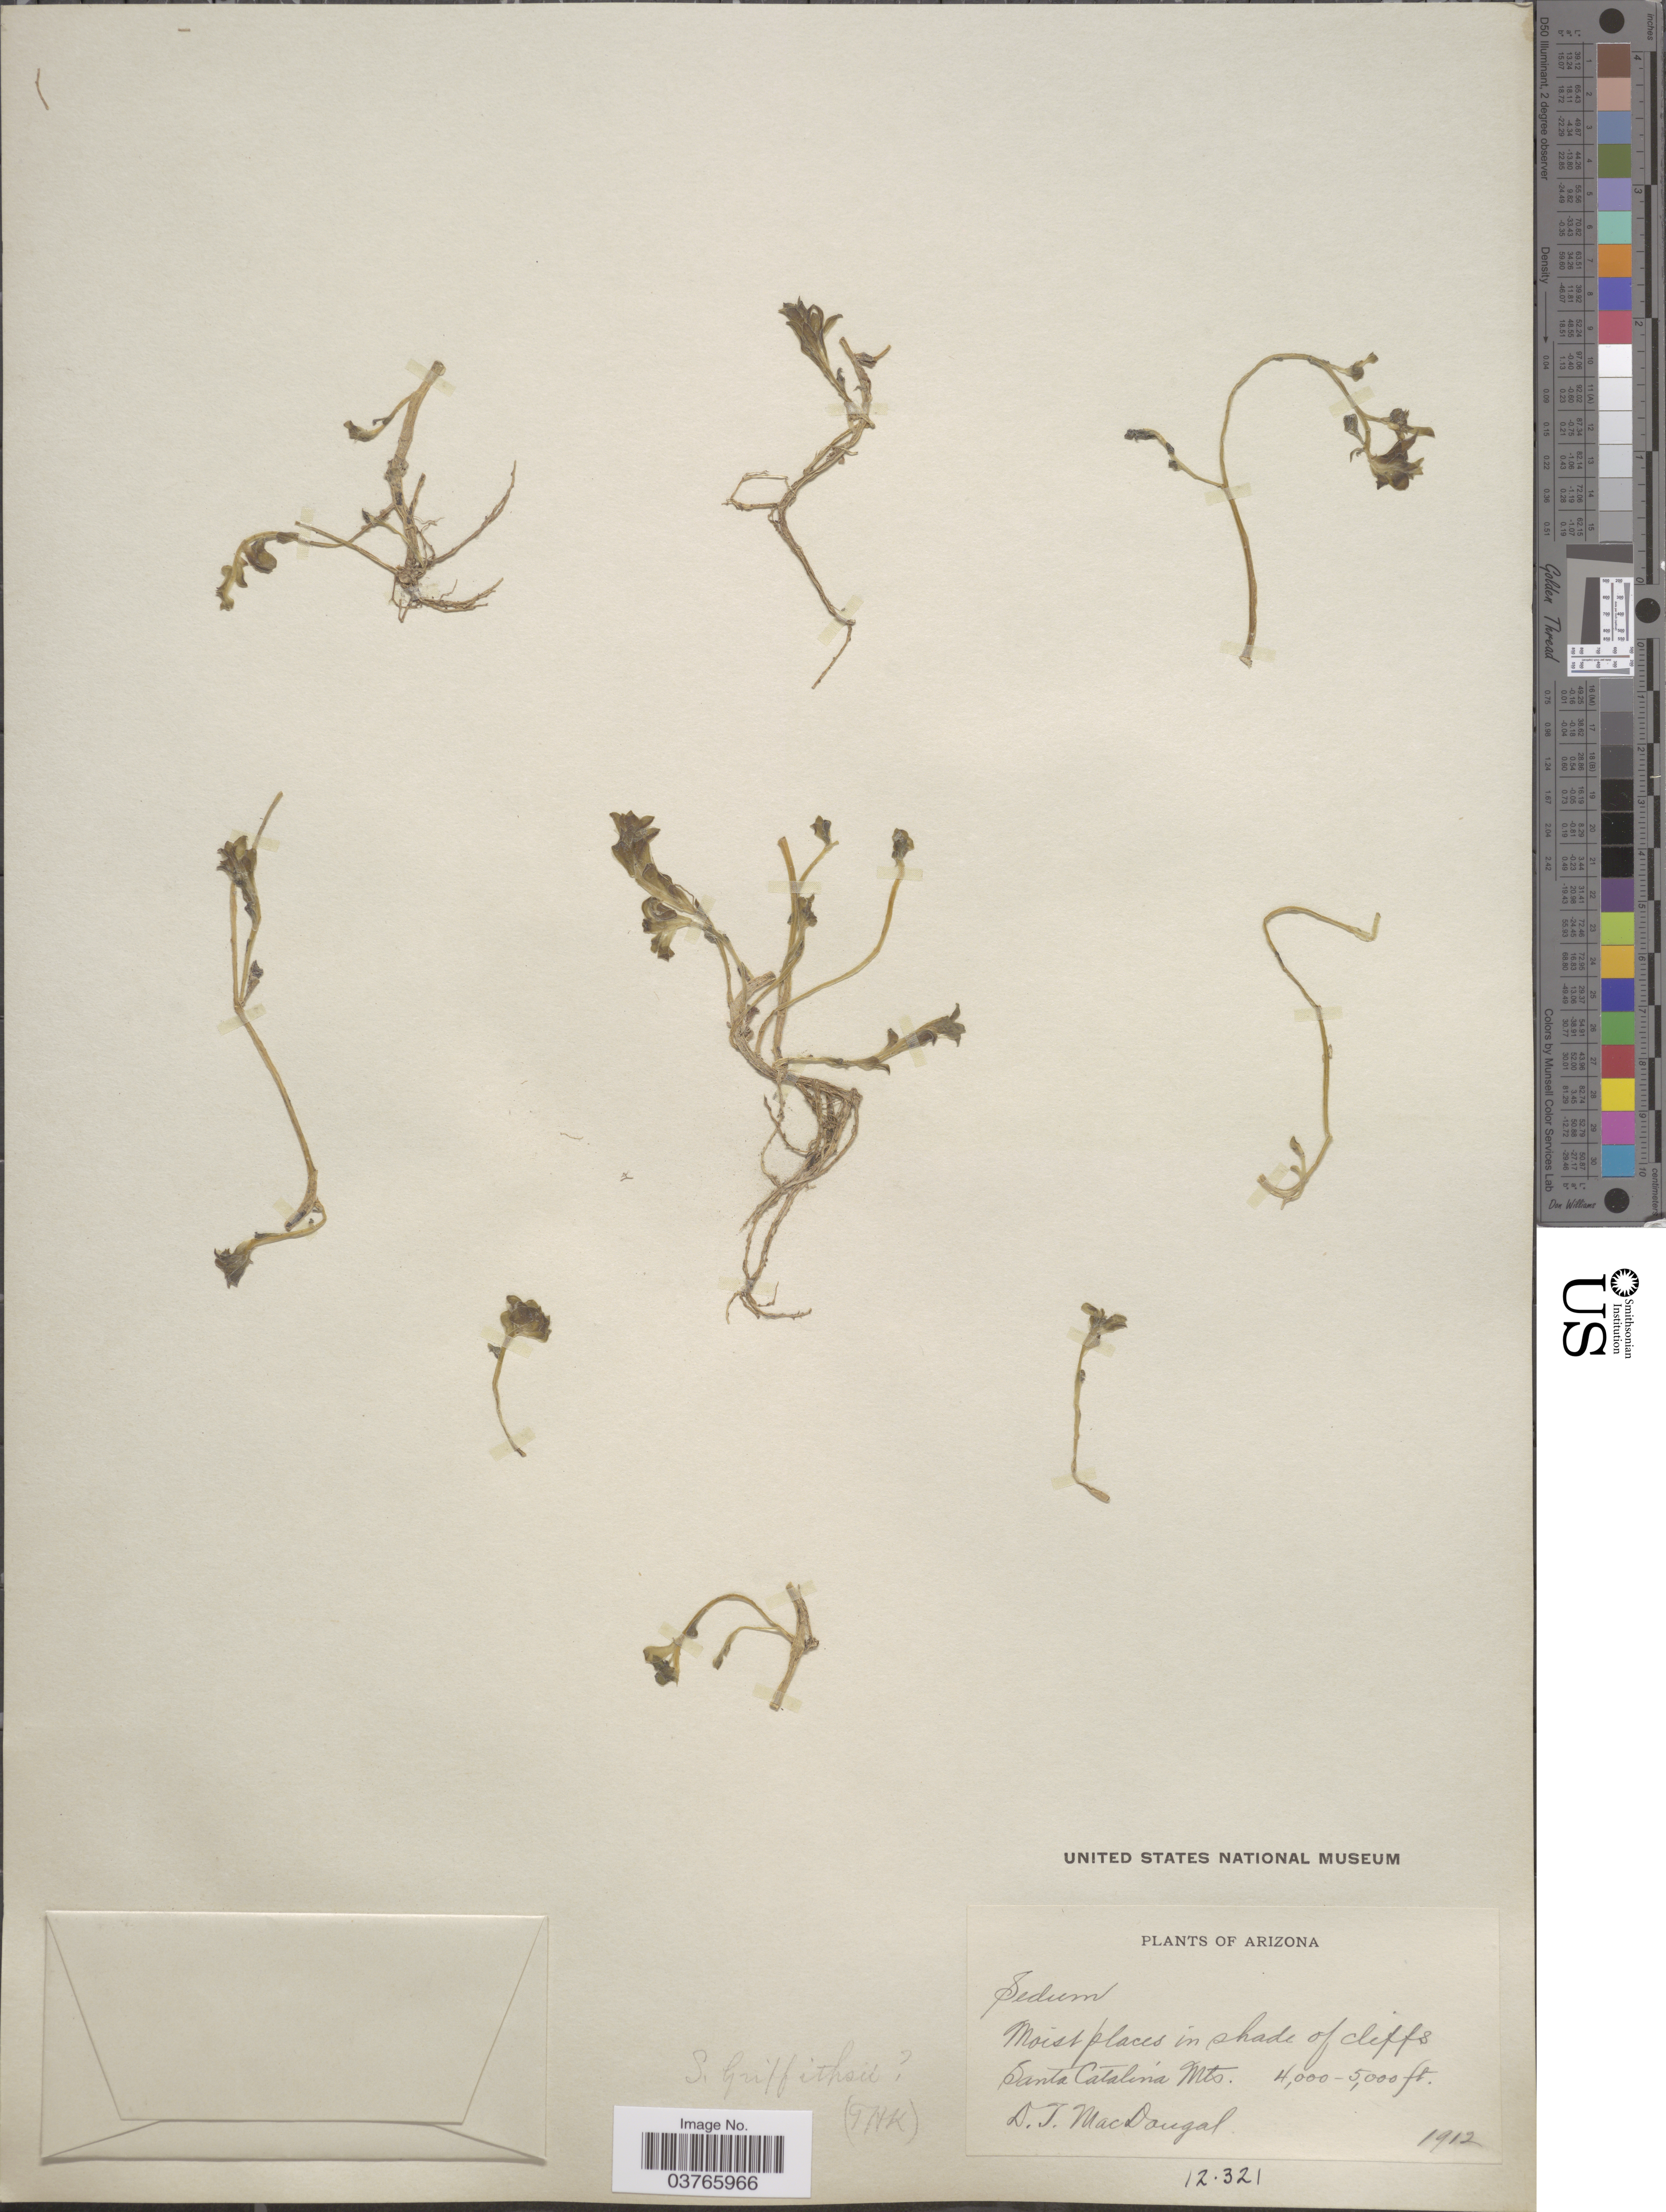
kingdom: Plantae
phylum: Tracheophyta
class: Magnoliopsida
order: Saxifragales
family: Crassulaceae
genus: Sedum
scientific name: Sedum griffithsii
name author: Rose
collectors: D. T. MacDougal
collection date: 1912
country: United States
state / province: Arizona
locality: Moist places in shade of cliffs. Santa Catalina Mts.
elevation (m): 1219